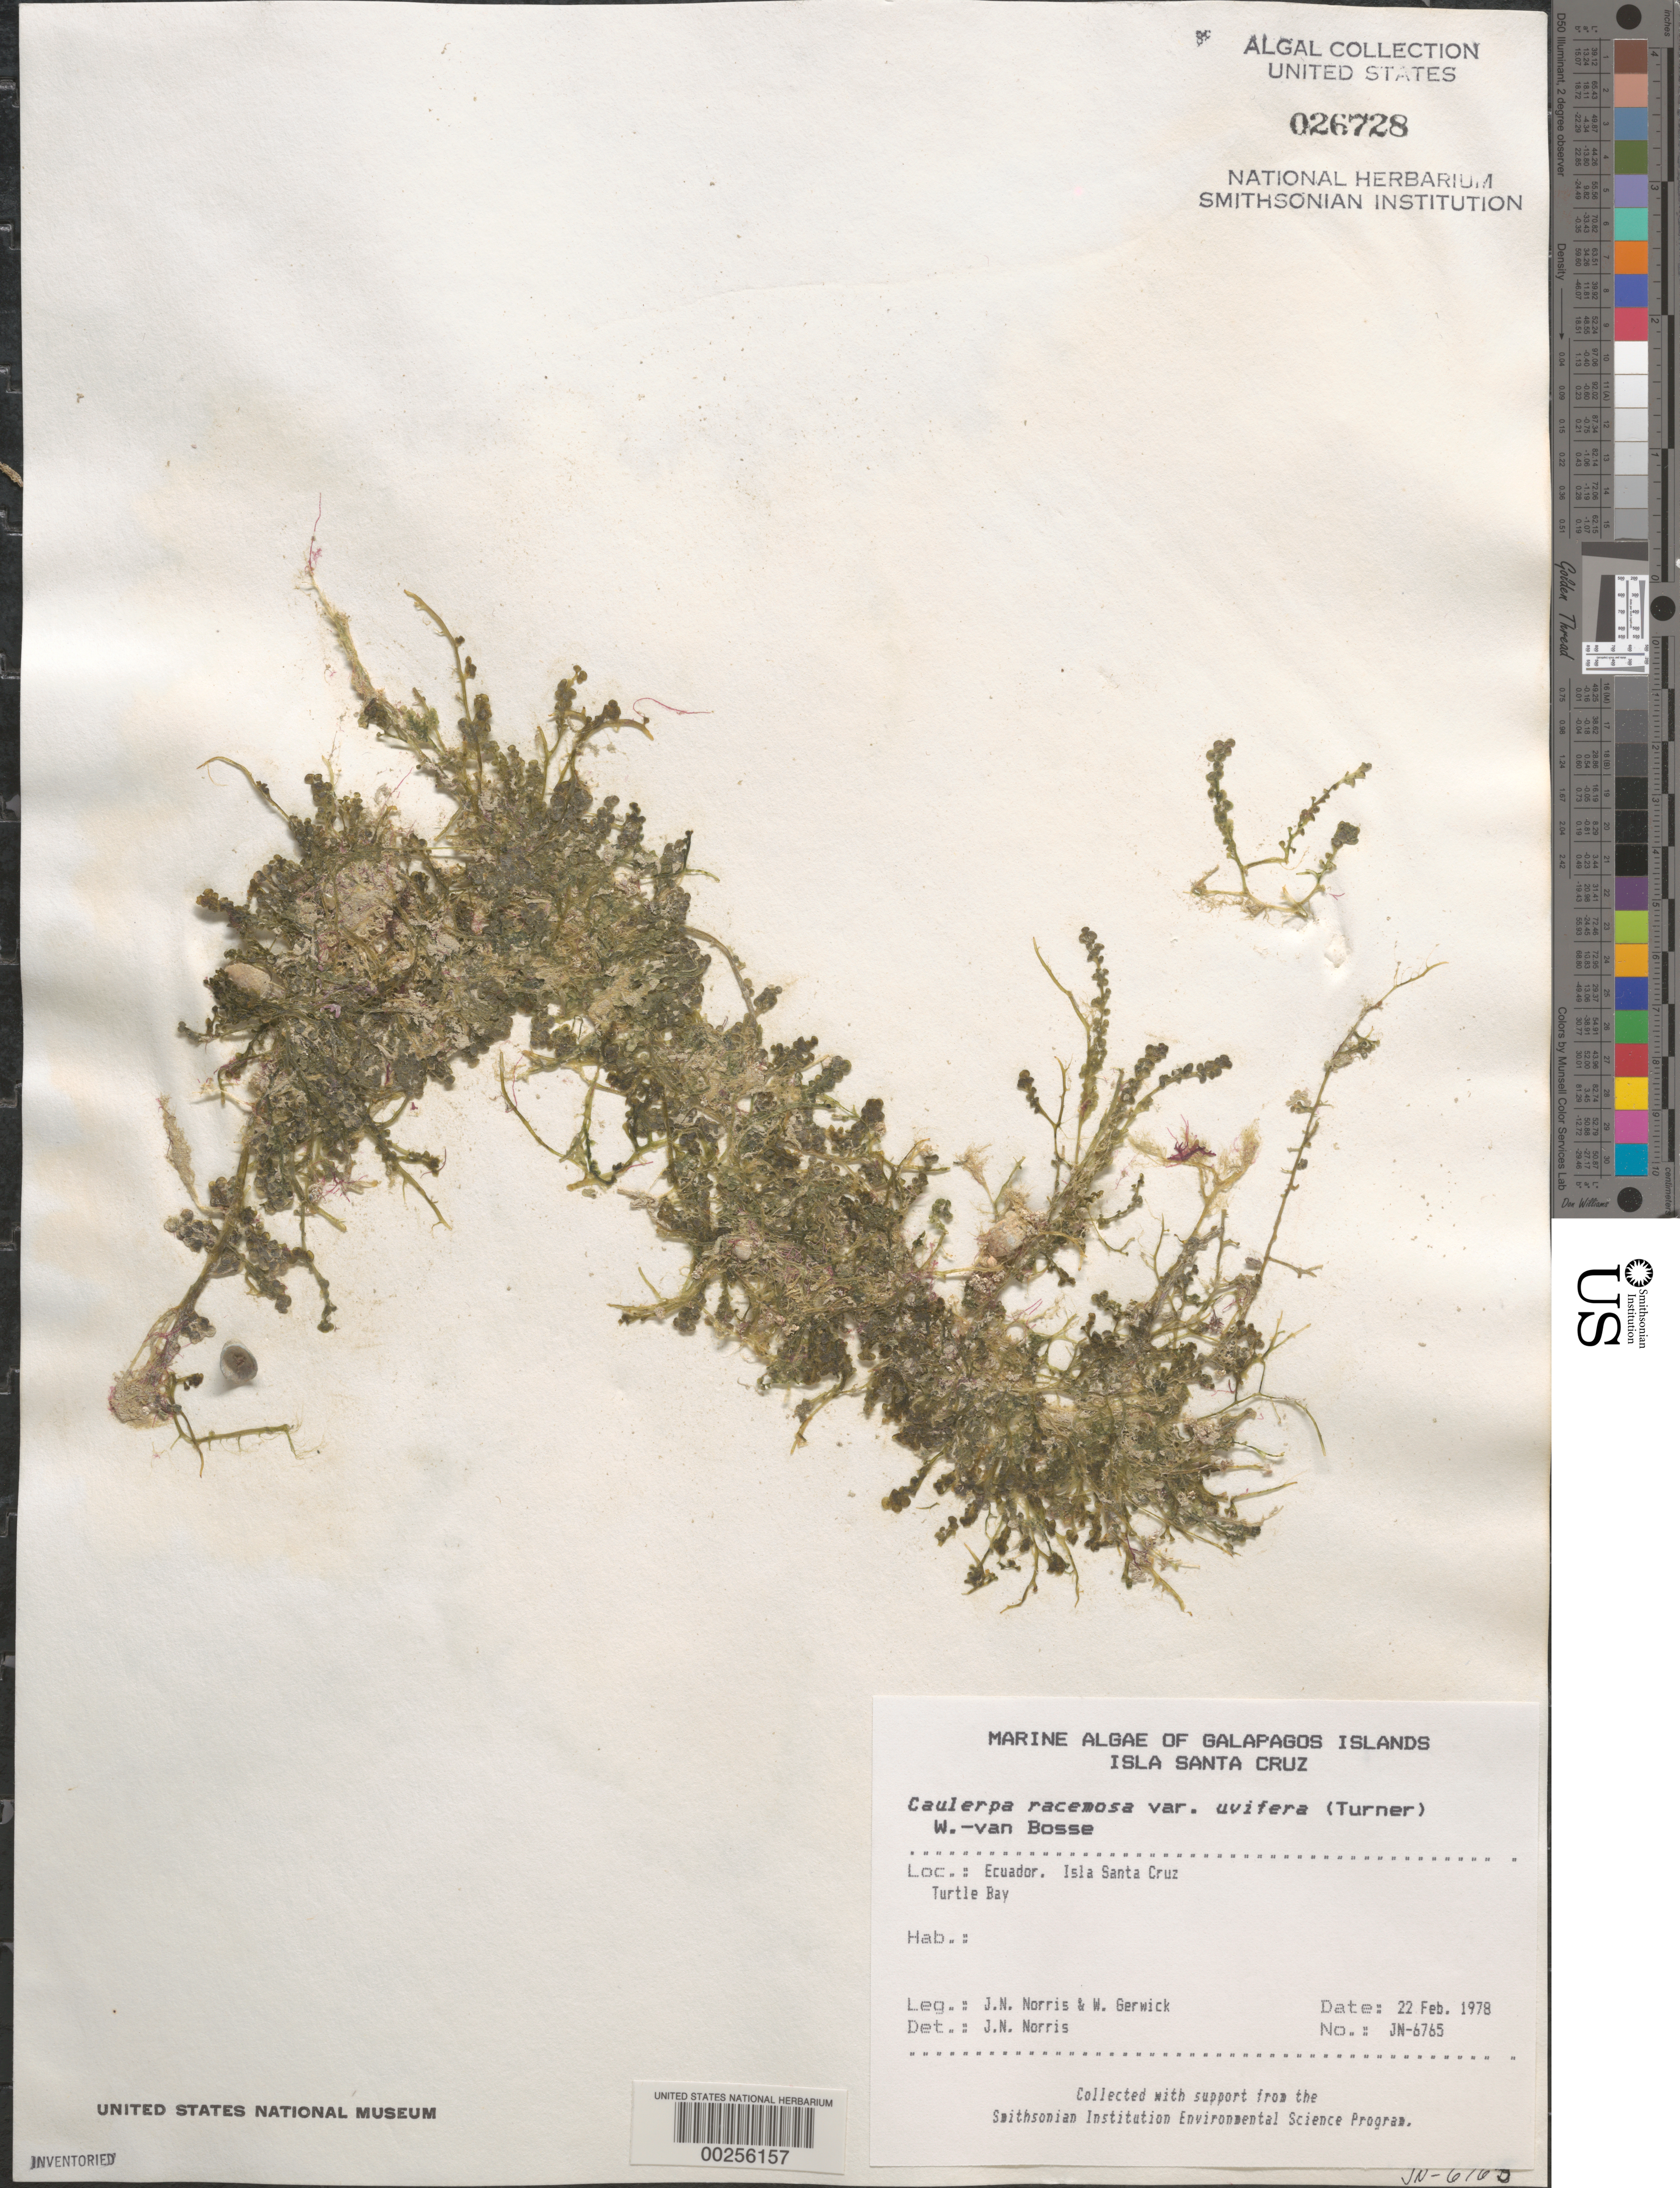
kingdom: Plantae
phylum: Chlorophyta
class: Ulvophyceae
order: Bryopsidales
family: Caulerpaceae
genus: Caulerpa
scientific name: Caulerpa racemosa var. uvifera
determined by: Norris, James N.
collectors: J. N. Norris & W. Gerwick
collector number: JN-6765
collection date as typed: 22 Feb 1978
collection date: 1978-02-22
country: Ecuador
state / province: Colón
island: Santa Cruz [Indefatigable, Chaves]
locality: Turtle Bay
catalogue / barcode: US 26728